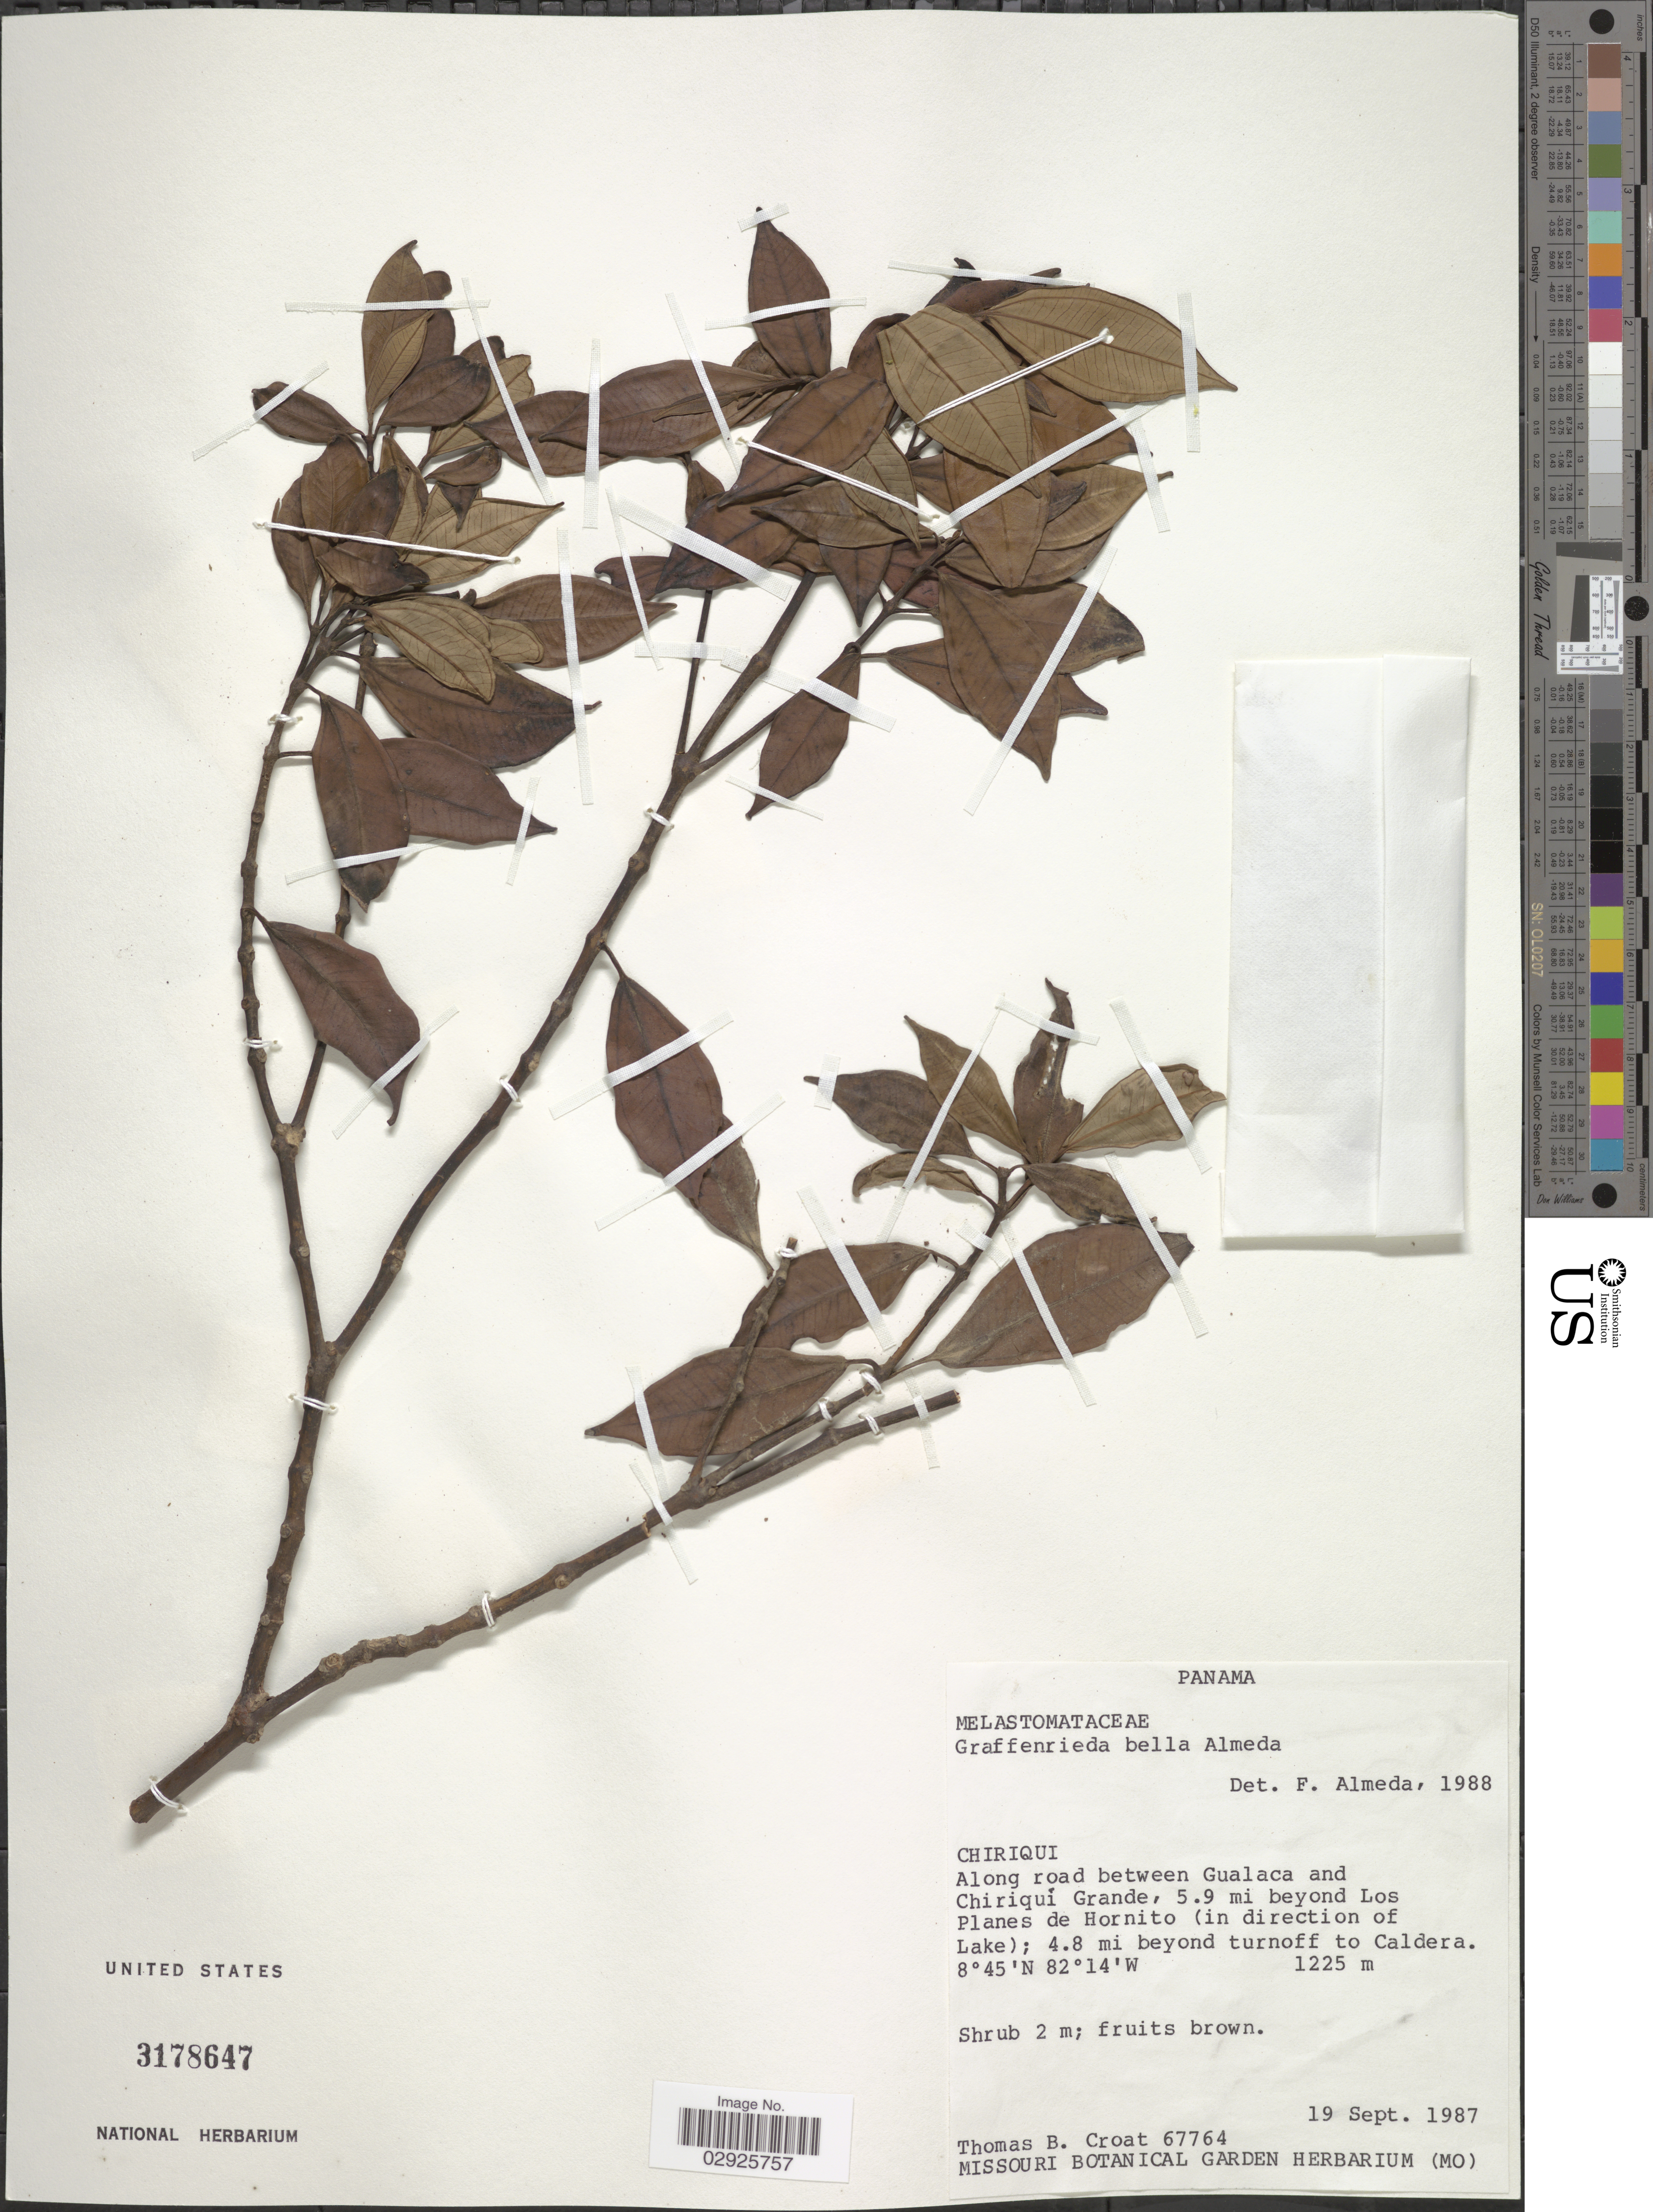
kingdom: Plantae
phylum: Tracheophyta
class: Magnoliopsida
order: Myrtales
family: Melastomataceae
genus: Graffenrieda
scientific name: Graffenrieda bella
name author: Almeda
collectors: T. B. Croat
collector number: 67764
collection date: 1987-09-19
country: Panama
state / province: Chiriqui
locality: Along road between Gualaca and Chiriquí Grande, 5.9 mi beyond Los Planes de Hornito (in direction of Lake); 4.8 mi beyond turnoff to Caldera.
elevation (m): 1225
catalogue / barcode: US 3178647